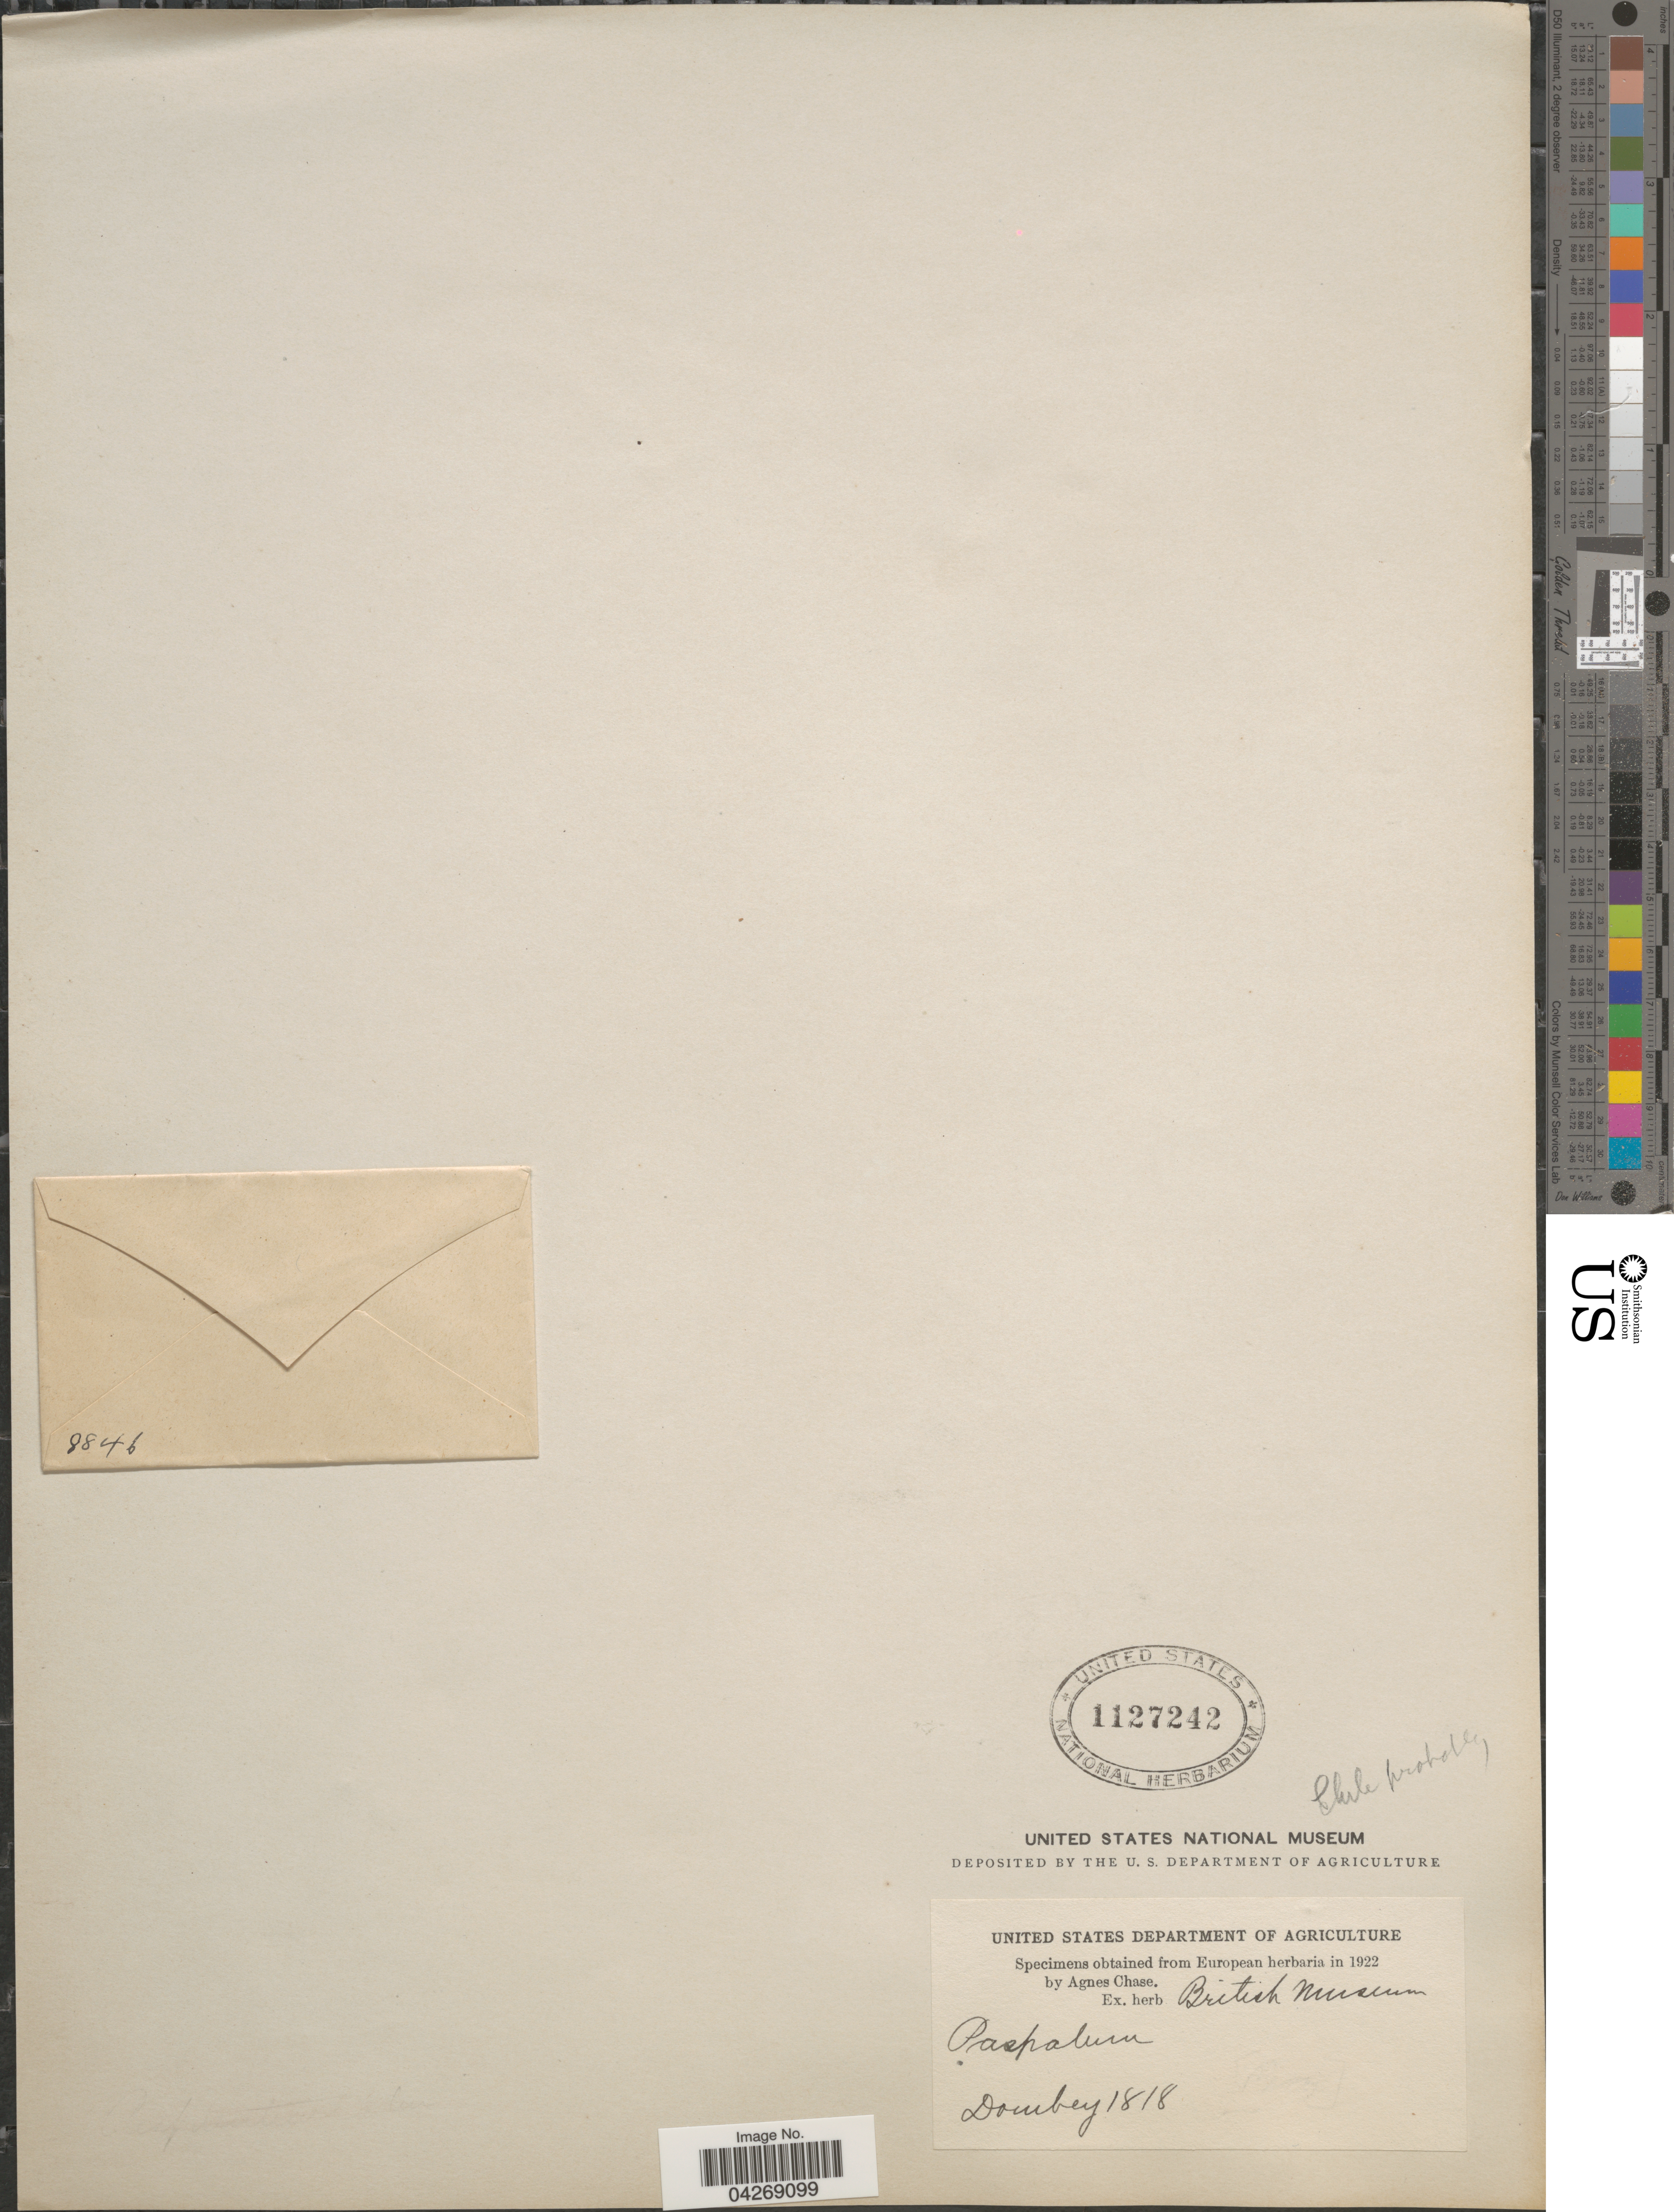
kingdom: Plantae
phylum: Tracheophyta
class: Liliopsida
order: Poales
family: Poaceae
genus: Paspalum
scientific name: Paspalum denticulatum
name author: Trin.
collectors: Dombey, --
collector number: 1818?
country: Chile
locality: Chile probably.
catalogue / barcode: US 1127242